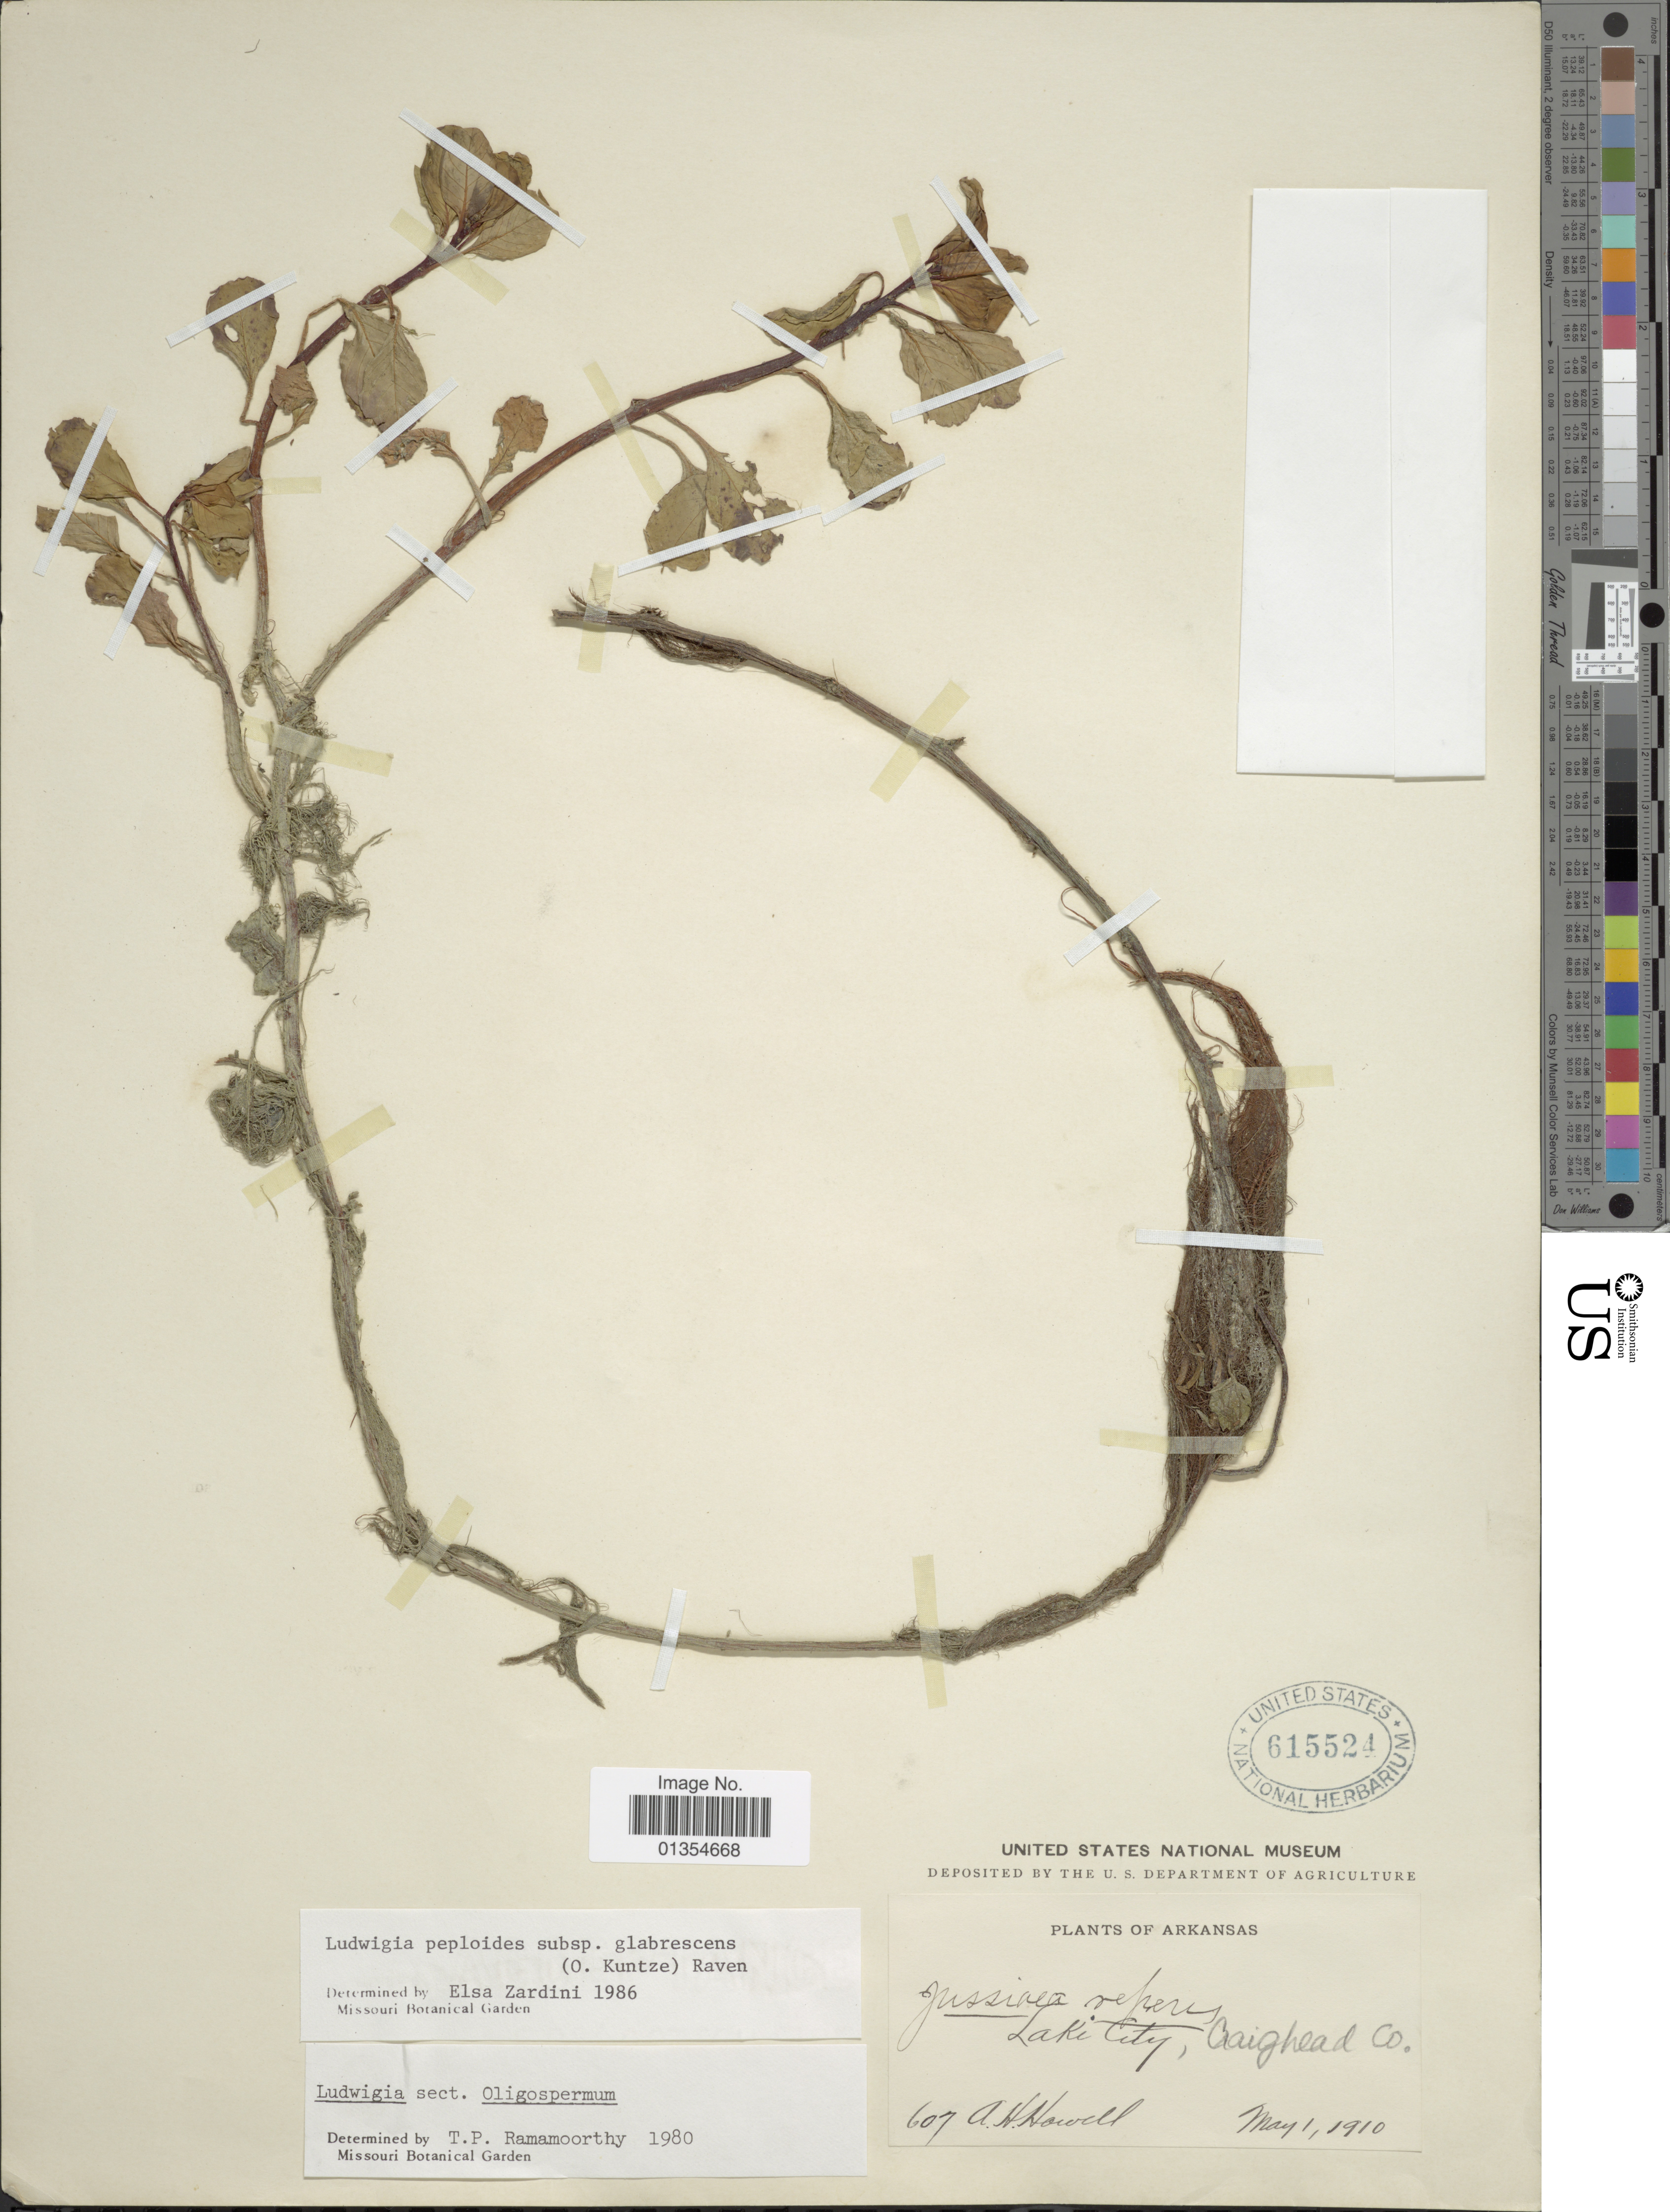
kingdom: Plantae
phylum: Tracheophyta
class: Magnoliopsida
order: Myrtales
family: Onagraceae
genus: Ludwigia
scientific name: Ludwigia peploides subsp. glabrescens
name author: (Kuntze) P.H. Raven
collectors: A. Howell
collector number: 607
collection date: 1910-05-01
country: United States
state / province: Arkansas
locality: Lake City, Craighead Co.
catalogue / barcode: US 615524